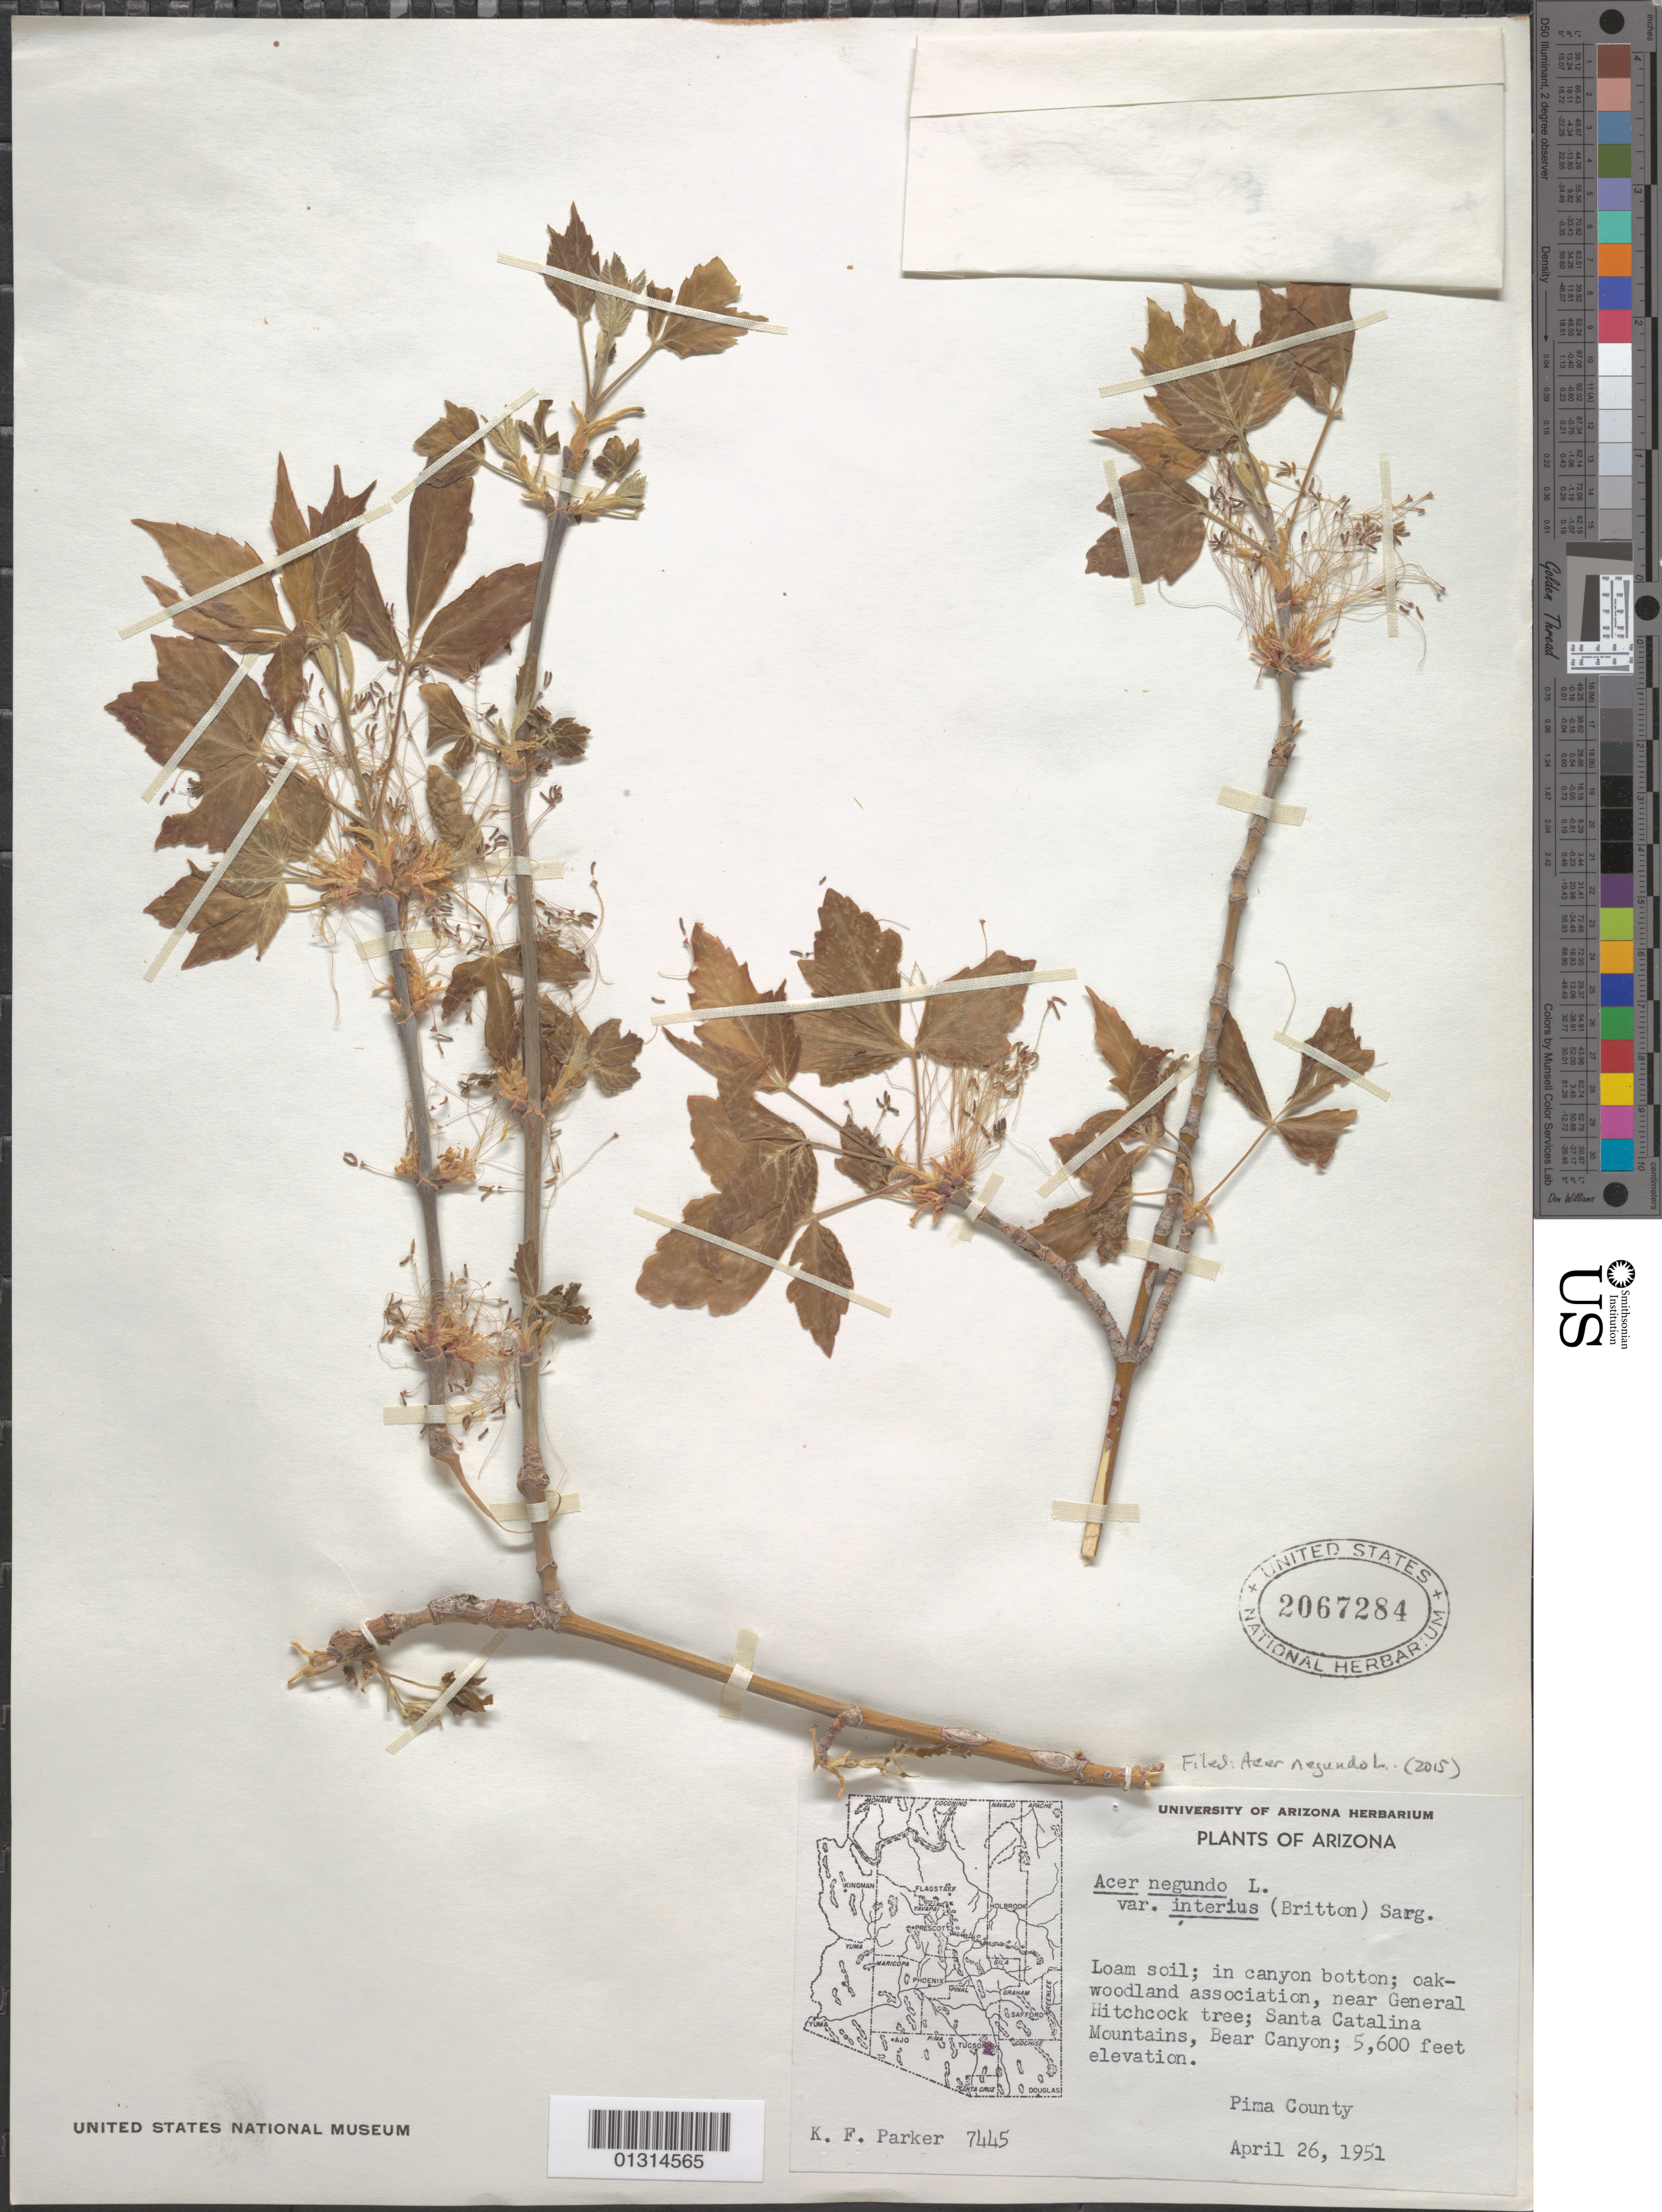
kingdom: Plantae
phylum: Tracheophyta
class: Magnoliopsida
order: Sapindales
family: Sapindaceae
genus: Acer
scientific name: Acer negundo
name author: L.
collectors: K. F. Parker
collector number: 7445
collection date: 1951-04-26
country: United States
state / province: Arizona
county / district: Pima County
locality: Pima County, near General Hitchcock tree; Santa Catalina Mountains, Bear Canyon.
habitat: Loam soil; in canyon bottom, oak-woodland association.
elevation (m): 1707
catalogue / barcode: US 2067284